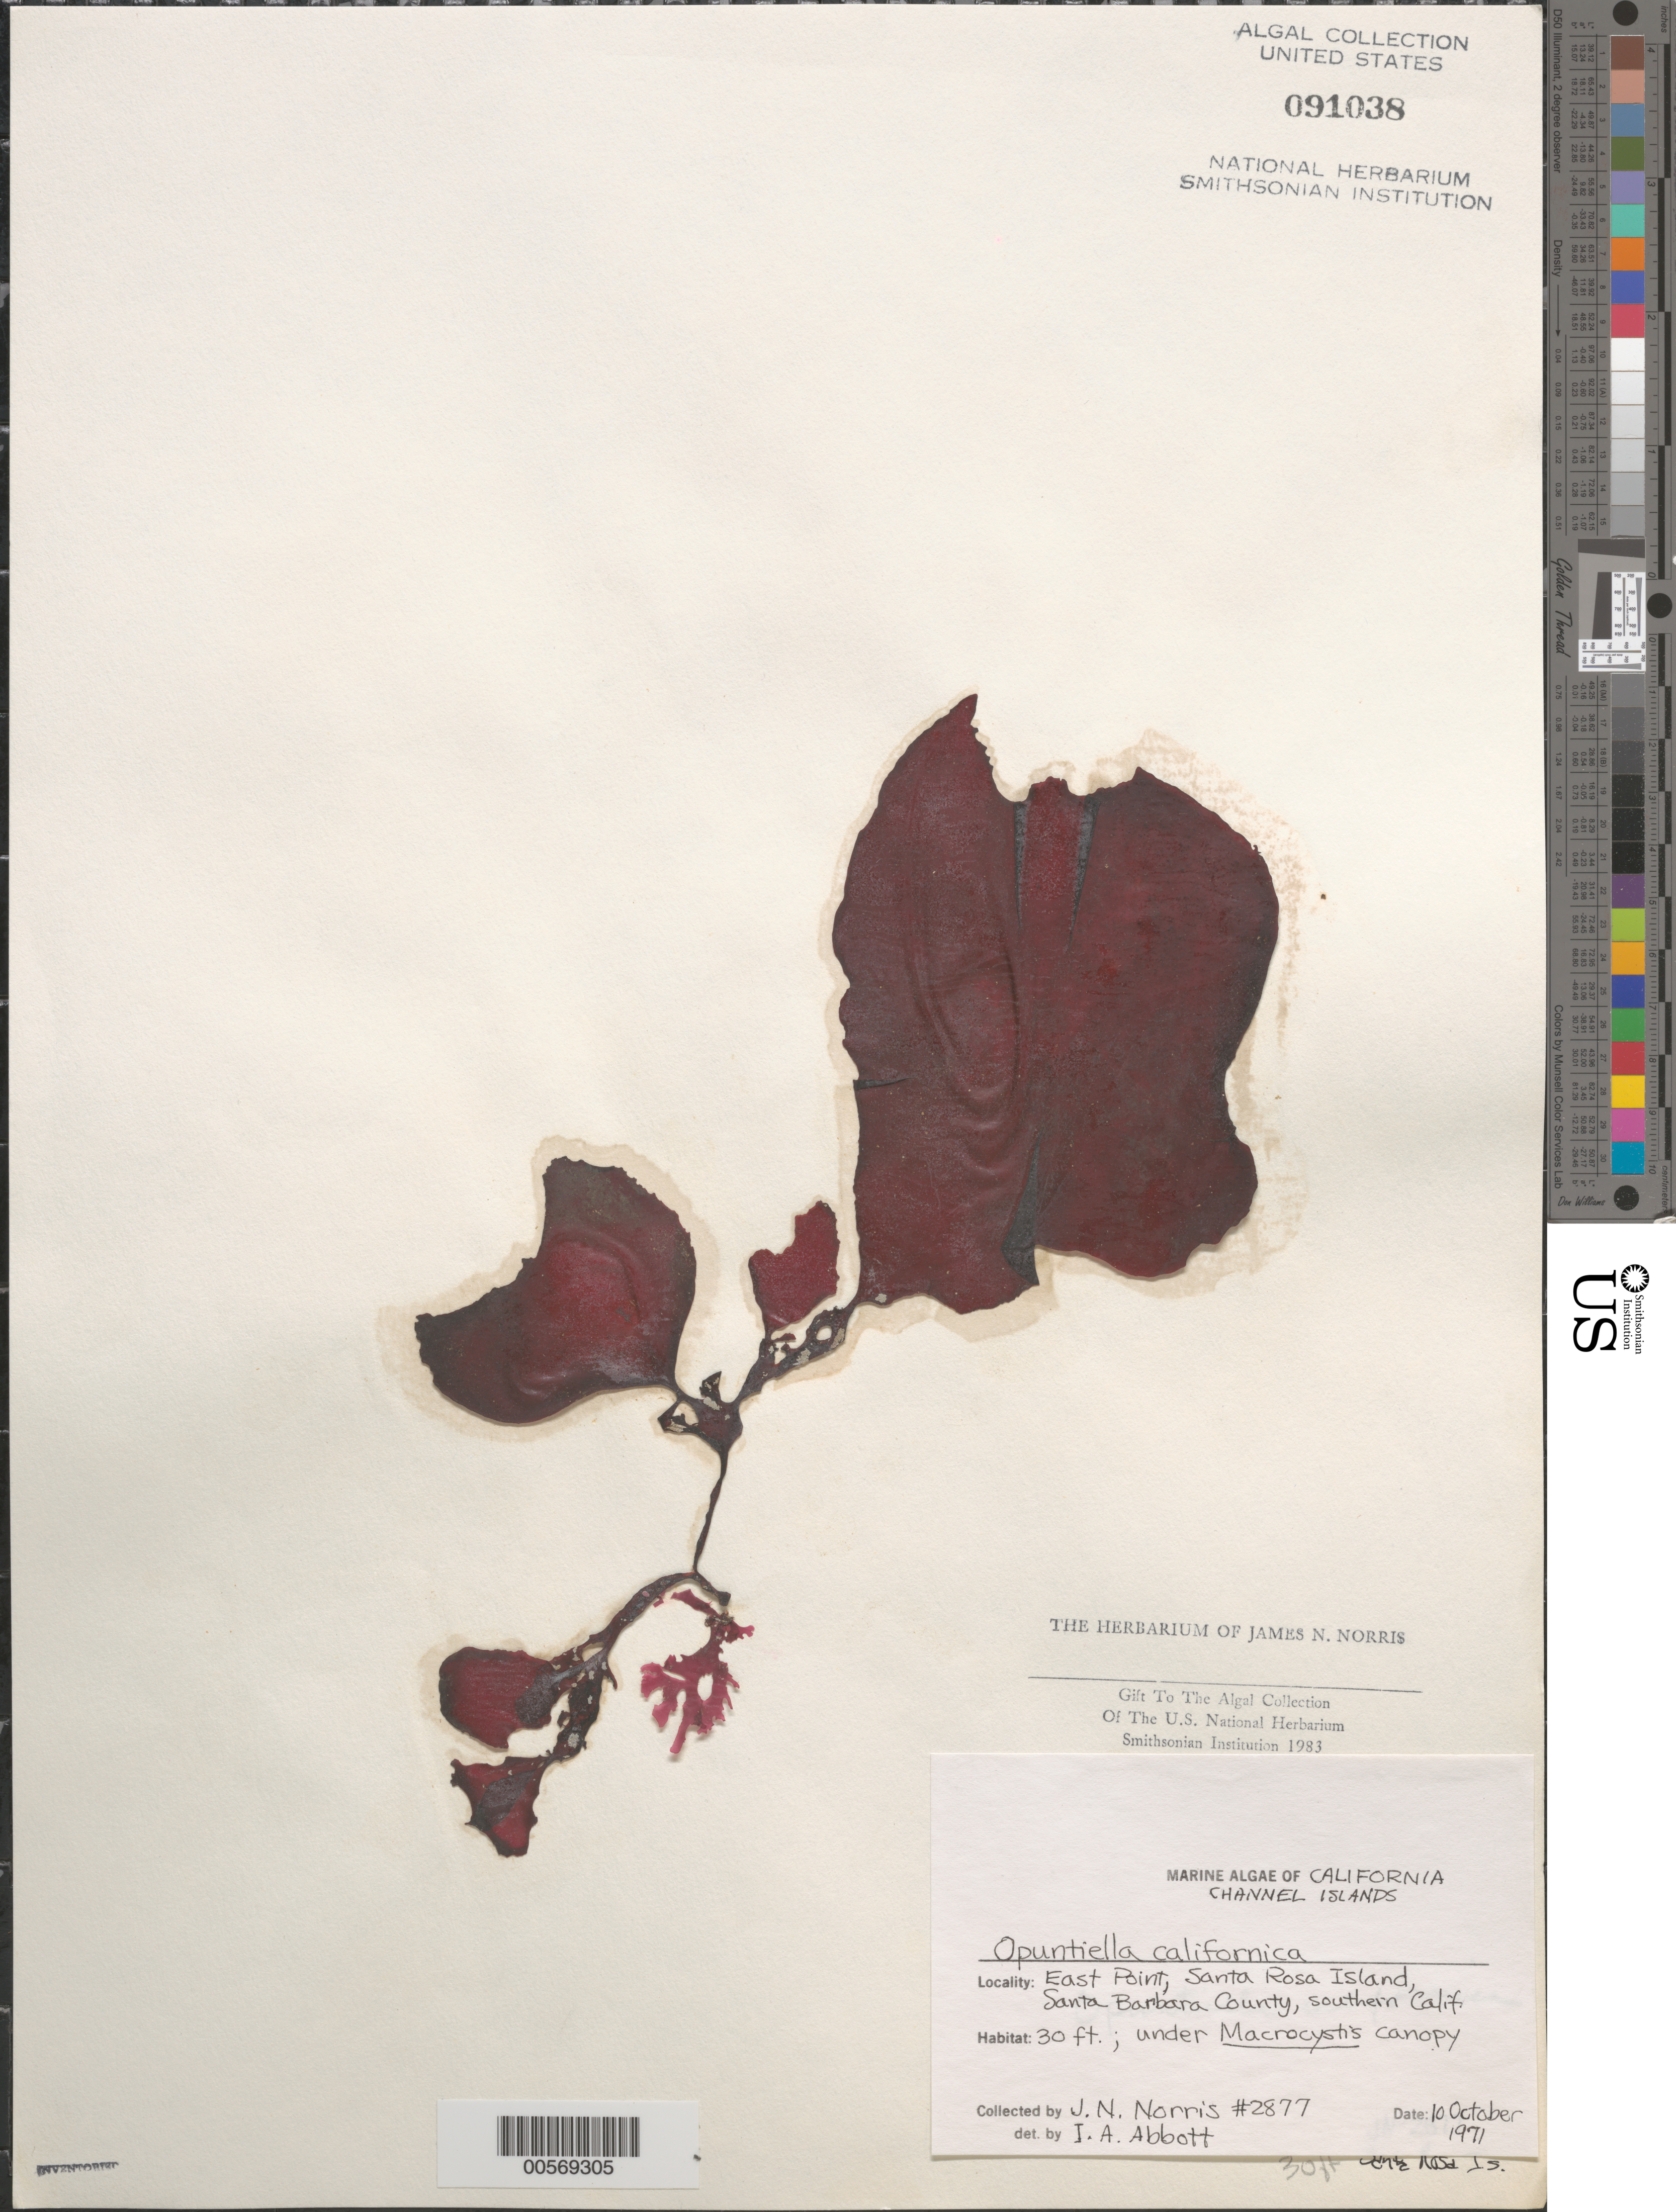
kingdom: Plantae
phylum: Rhodophyta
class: Florideophyceae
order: Gigartinales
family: Furcellariaceae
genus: Opuntiella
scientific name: Opuntiella californica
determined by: Abbott, Isabella A.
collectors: J. N. Norris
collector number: JN-2877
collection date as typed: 10 Oct 1971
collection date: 1971-10-10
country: United States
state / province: California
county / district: Santa Barbara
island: Santa Rosa Island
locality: East Point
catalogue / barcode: US 91038